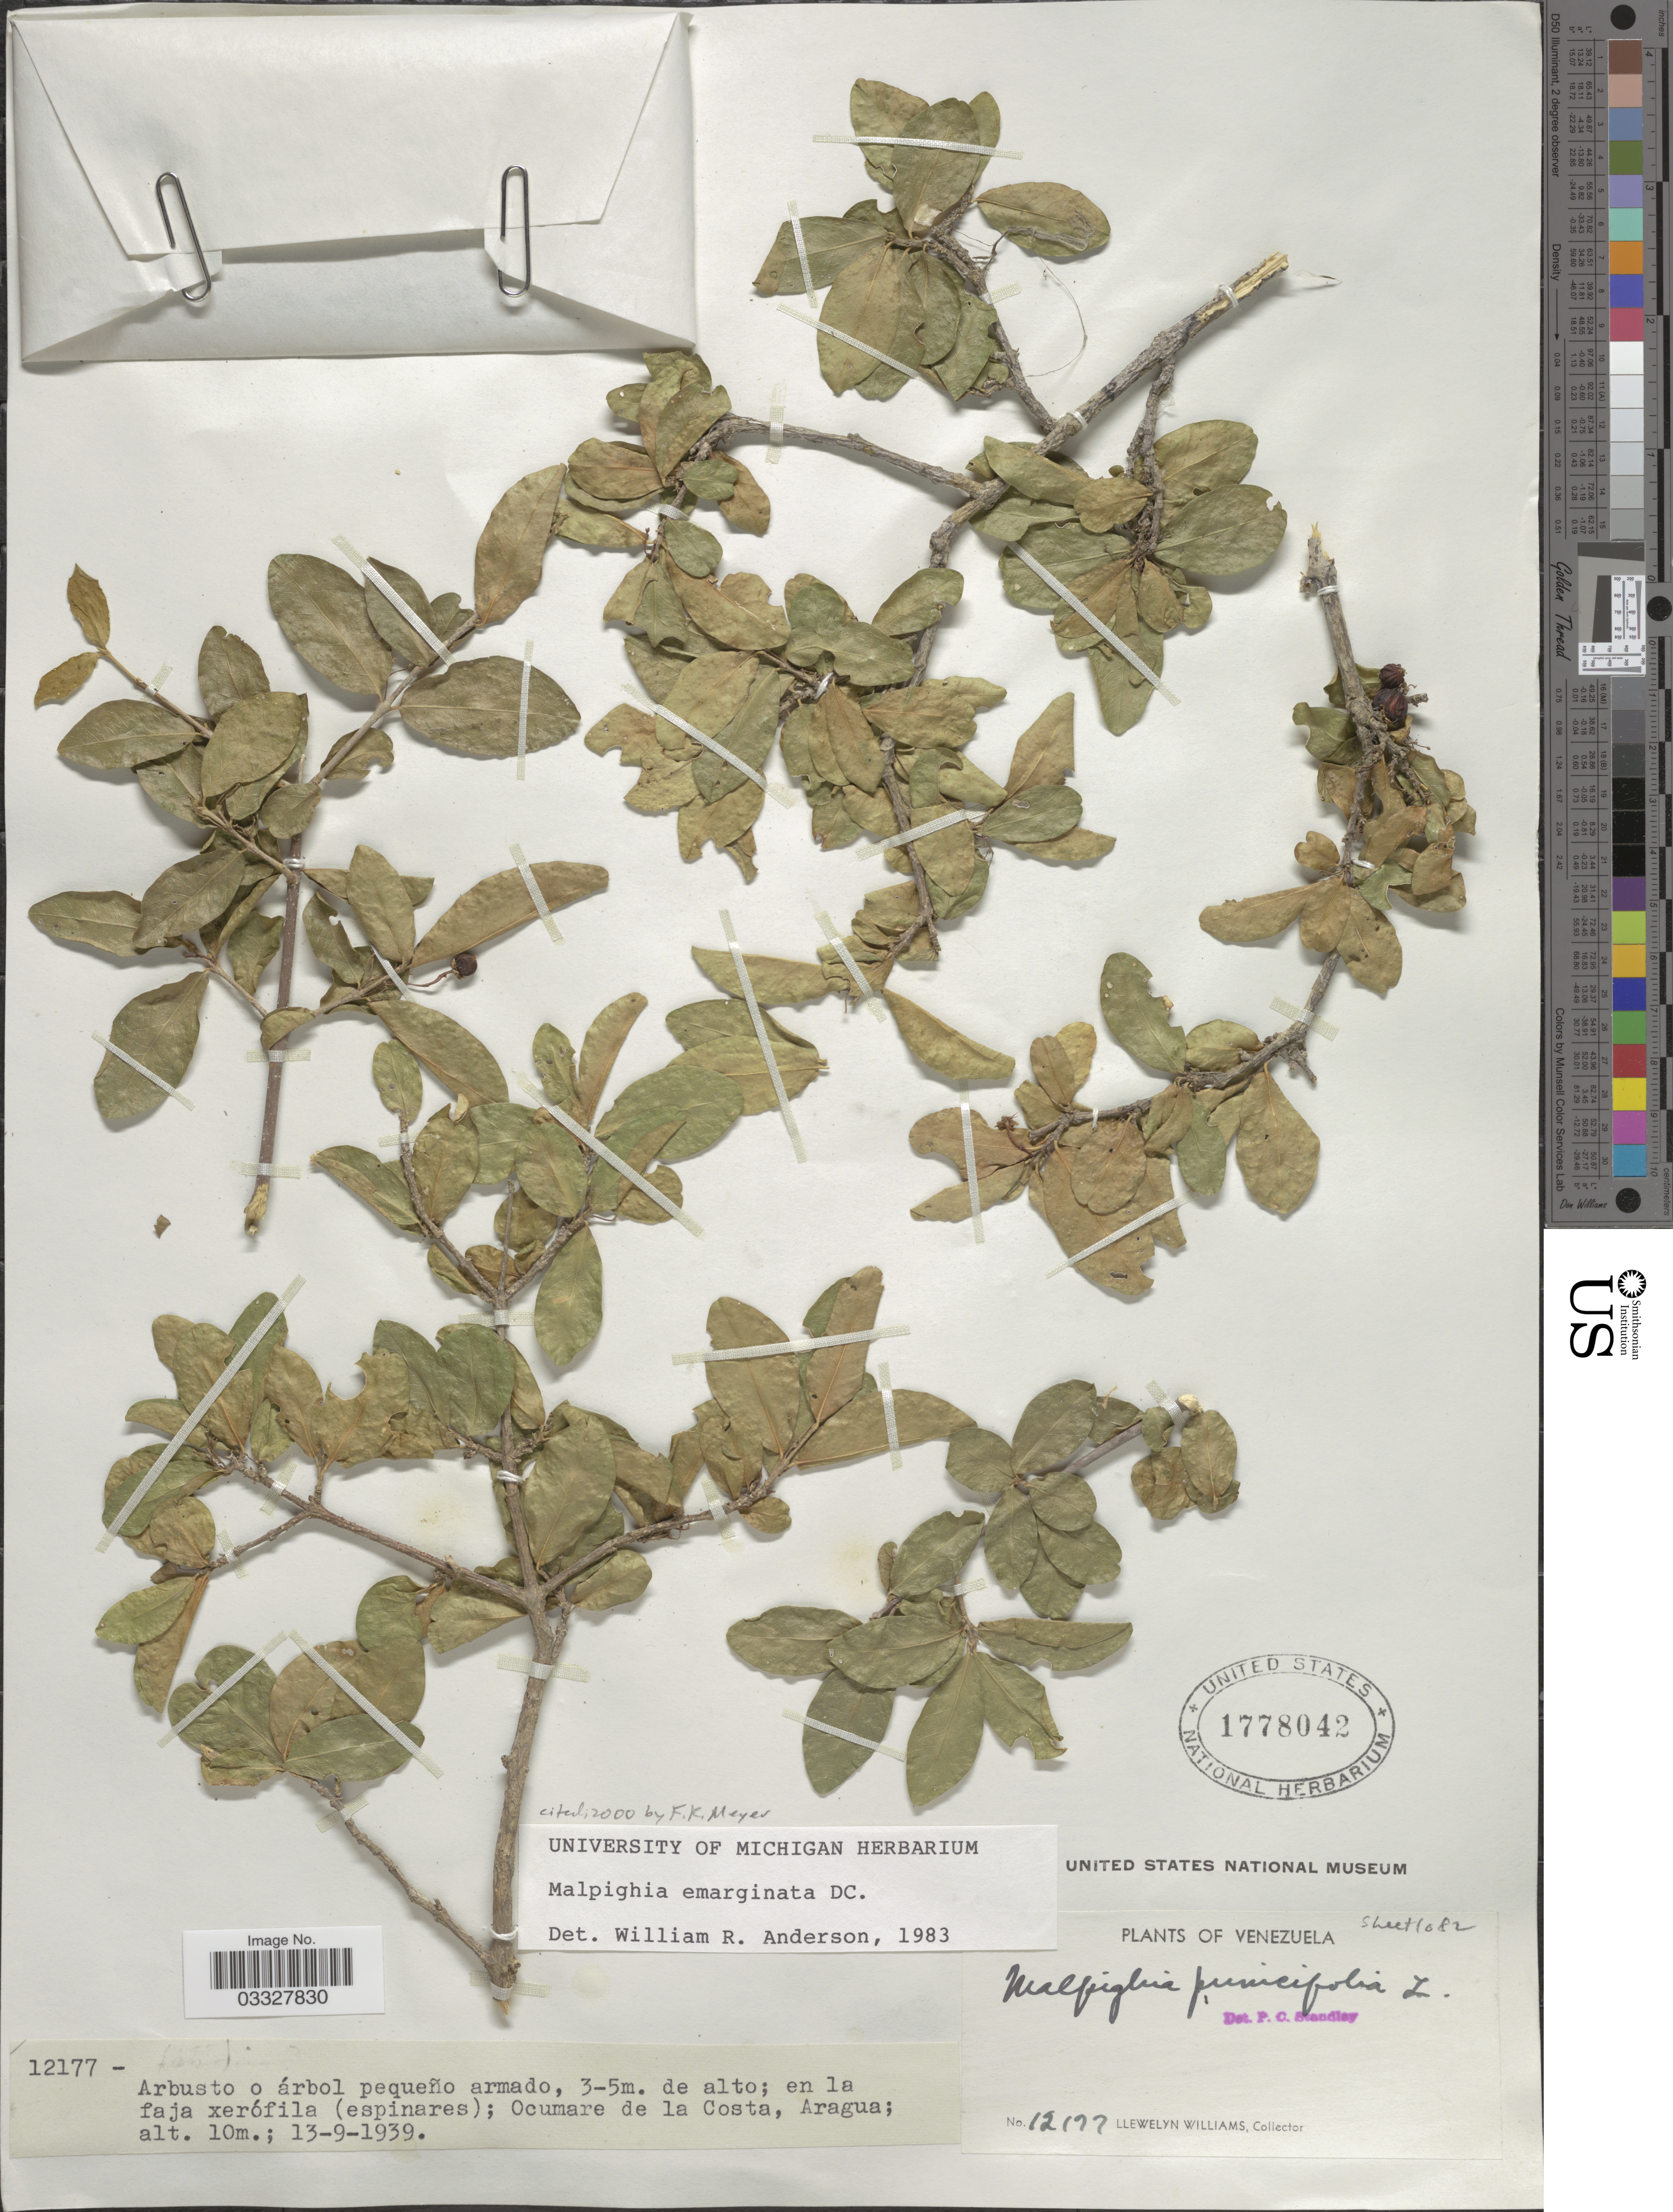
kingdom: Plantae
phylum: Tracheophyta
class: Magnoliopsida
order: Malpighiales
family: Malpighiaceae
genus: Malpighia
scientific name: Malpighia emarginata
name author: DC.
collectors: Ll. Williams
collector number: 12177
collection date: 1939-09-13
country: Venezuela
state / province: Aragua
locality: Ocumare de la Costa.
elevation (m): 10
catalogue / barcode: US 1778042